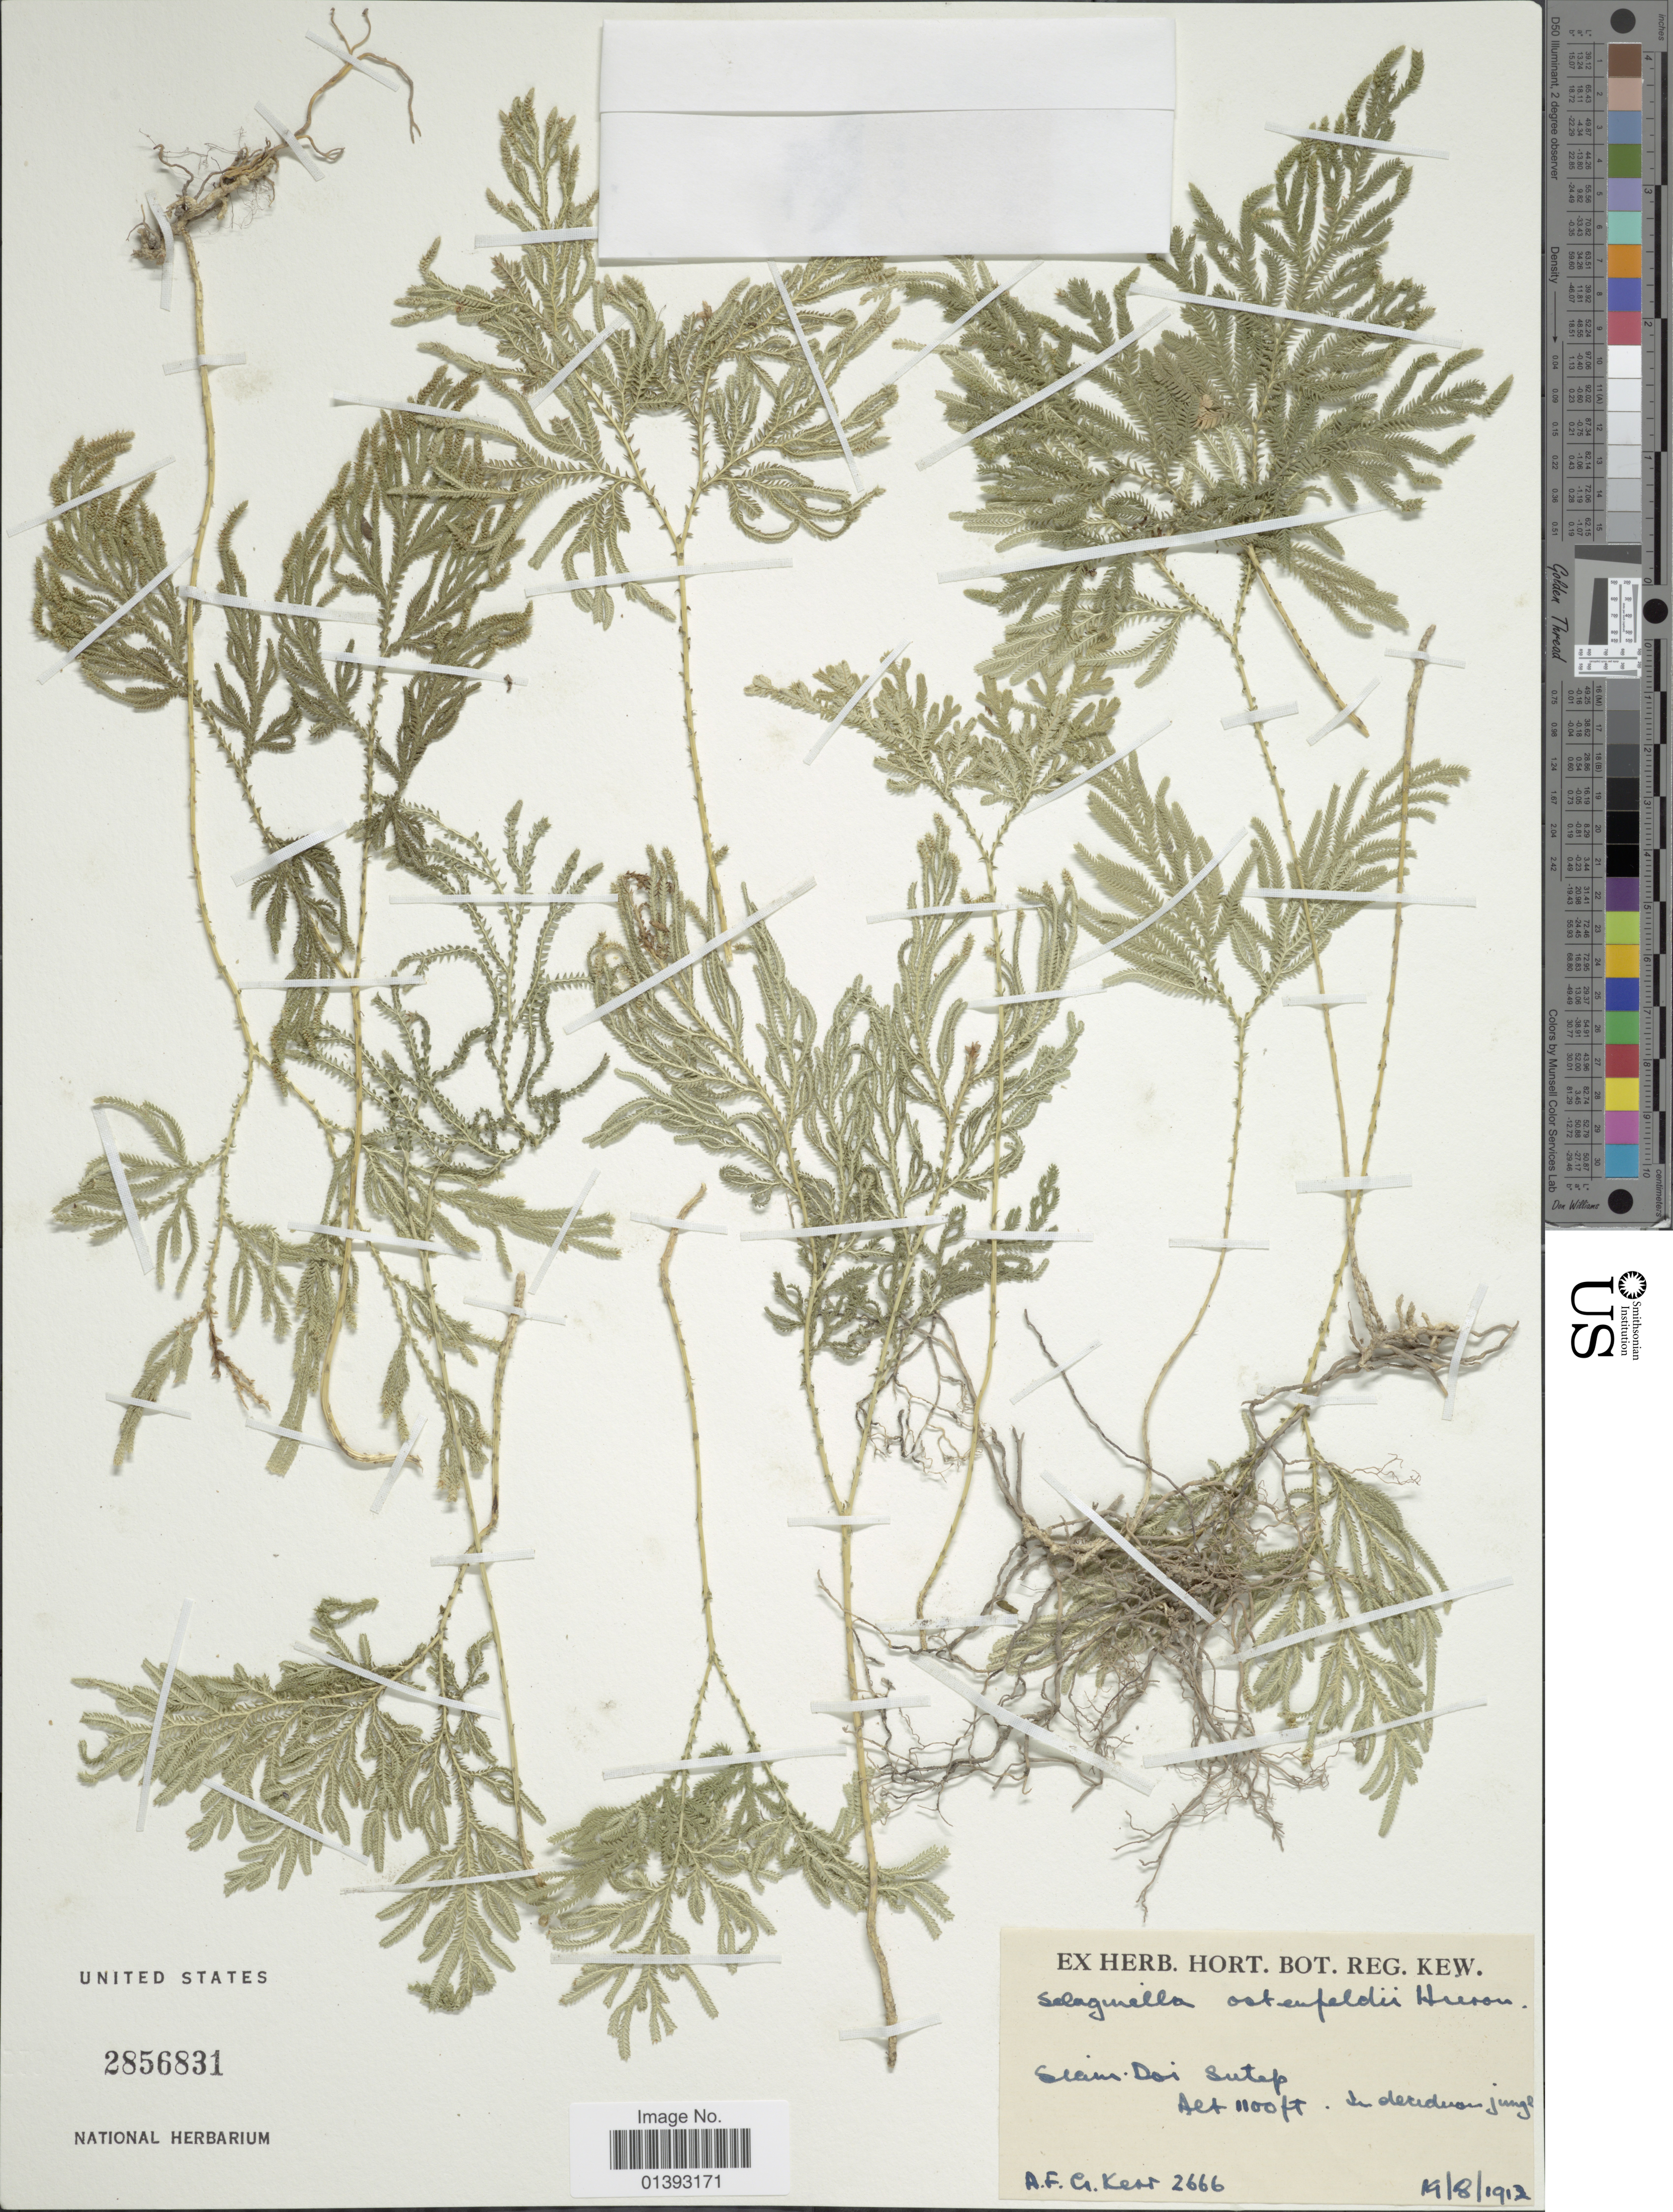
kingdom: Plantae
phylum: Tracheophyta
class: Lycopodiopsida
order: Selaginellales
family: Selaginellaceae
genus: Selaginella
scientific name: Selaginella ostenfeldii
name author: Hieron.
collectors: A. F. G. Kerr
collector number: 2666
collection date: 1912-08-19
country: Thailand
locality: Siam Doi Sutep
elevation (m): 335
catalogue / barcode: US 2856831